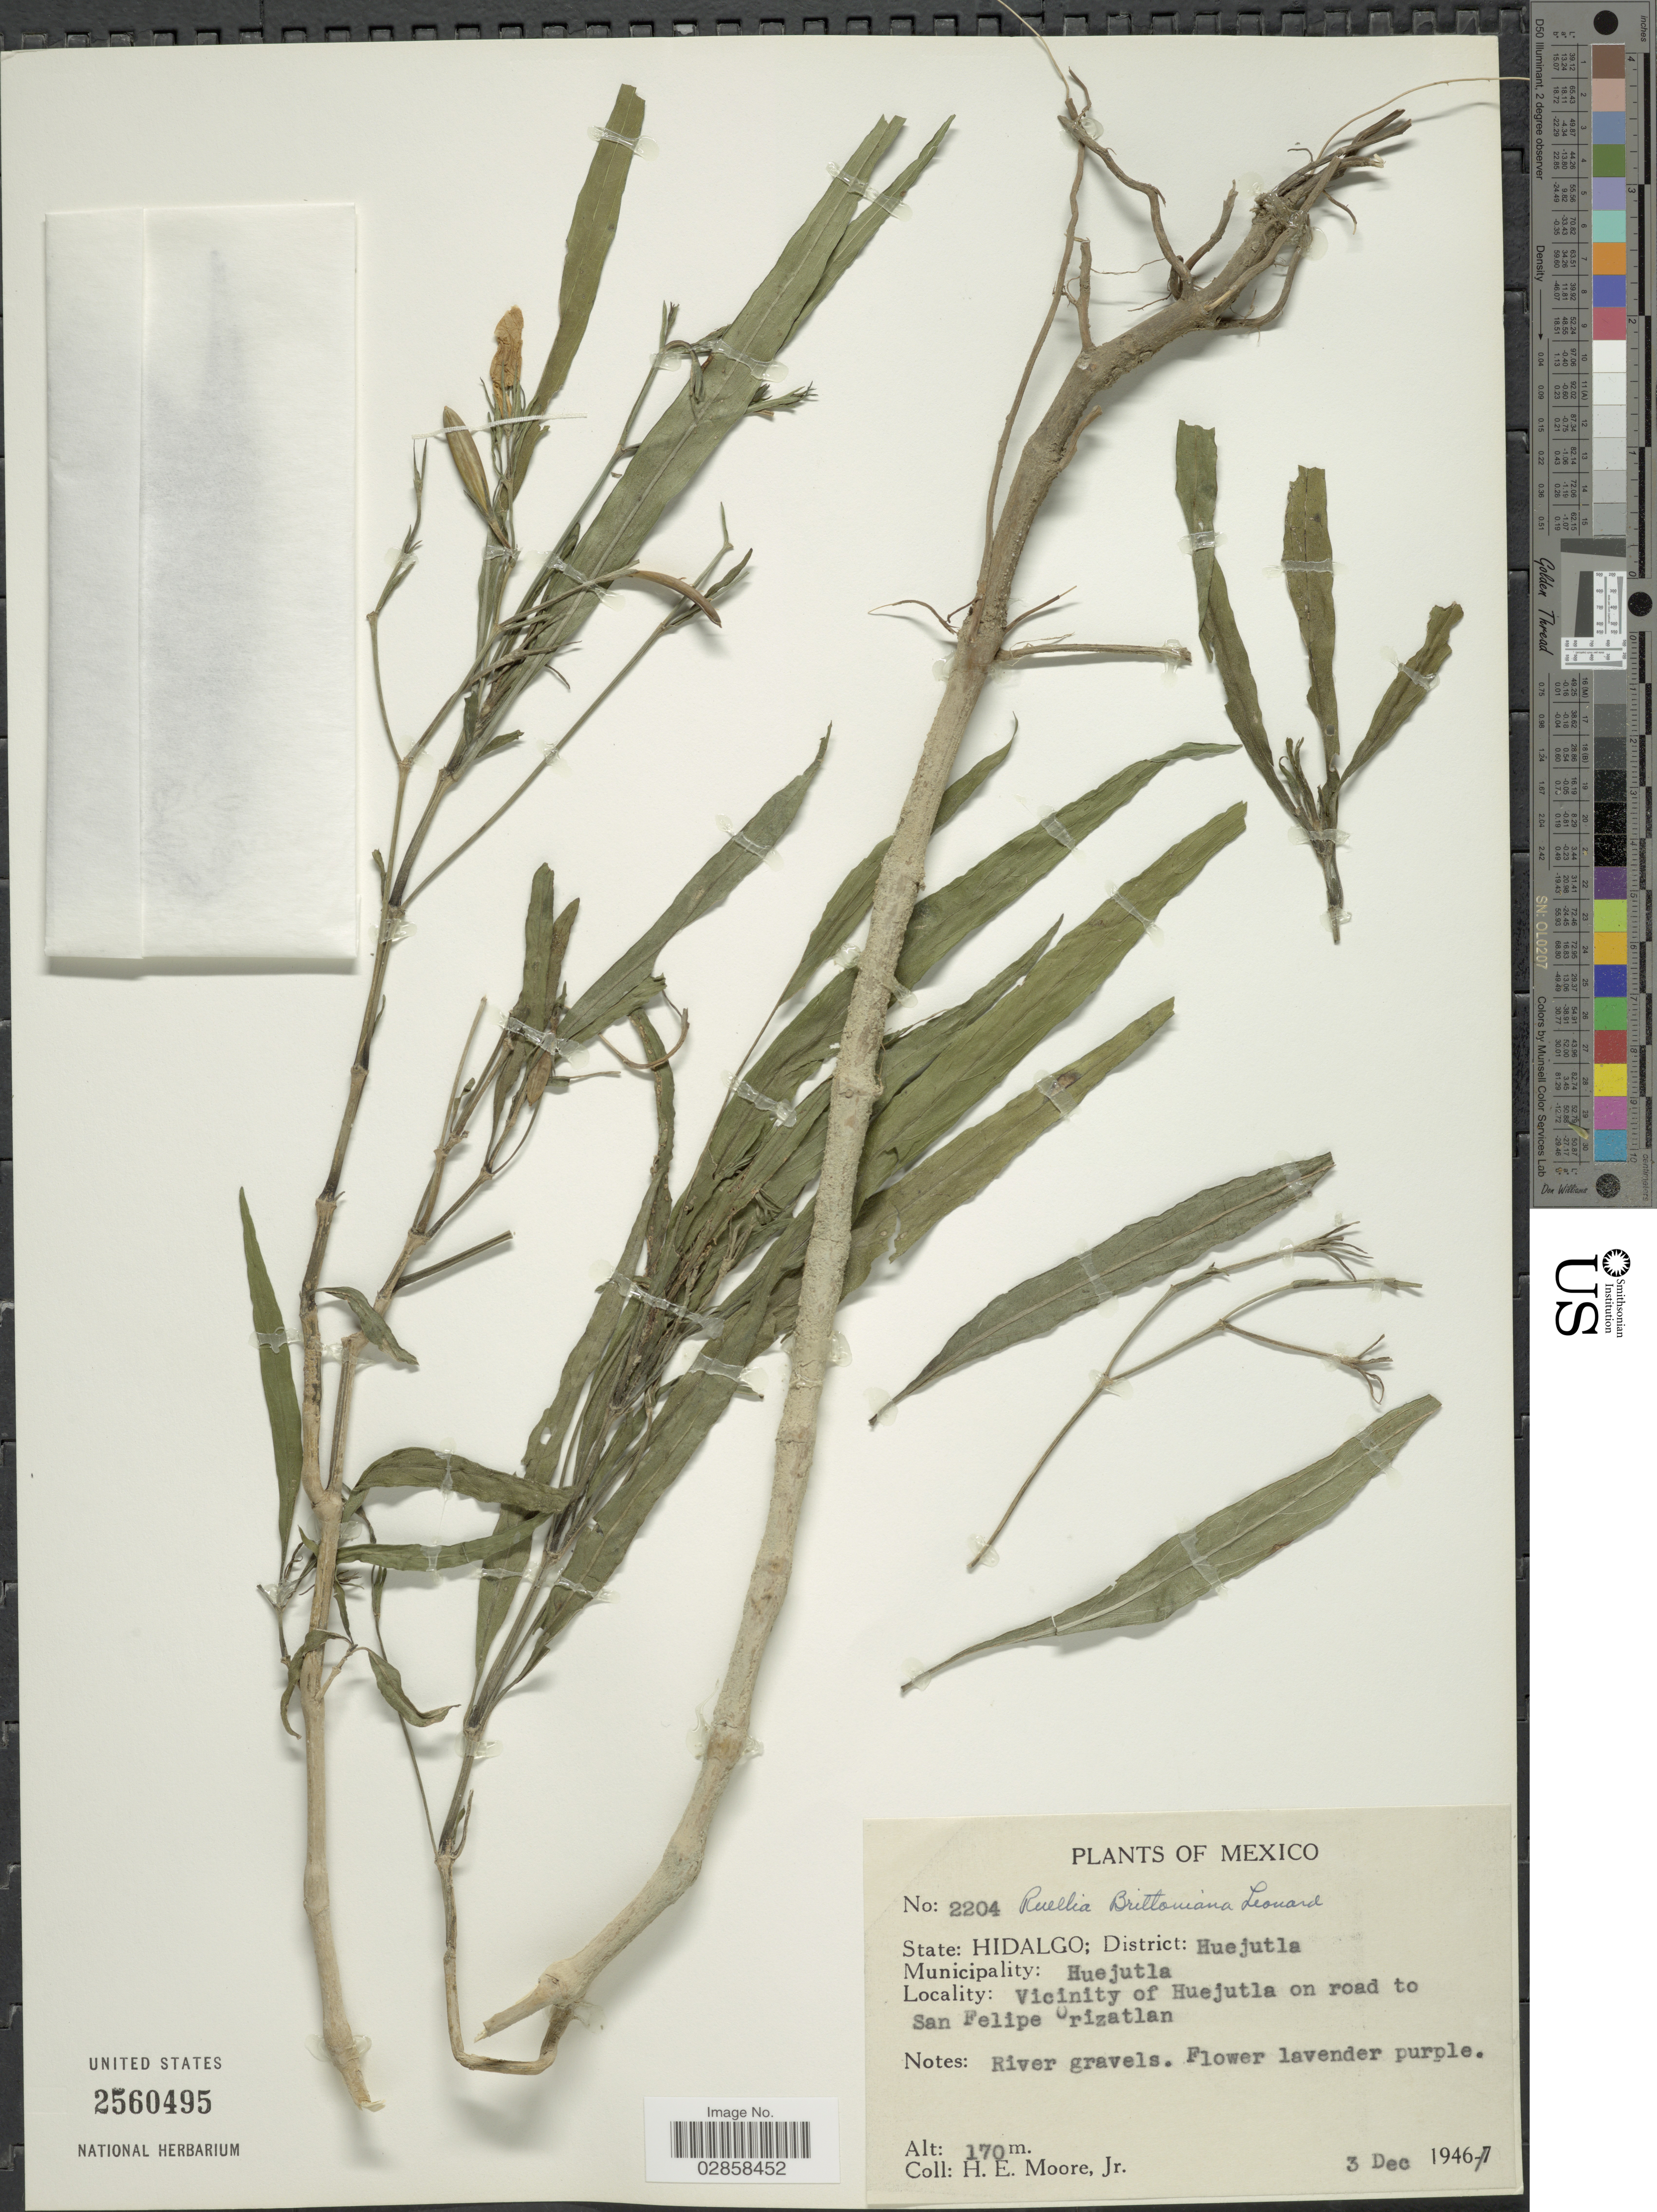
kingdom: Plantae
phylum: Tracheophyta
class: Magnoliopsida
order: Lamiales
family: Acanthaceae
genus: Ruellia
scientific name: Ruellia coerulea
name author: Morong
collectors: H. Moore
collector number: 2204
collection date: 1946-12-03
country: Mexico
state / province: Hidalgo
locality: District: Huejutla. Municipality: Huejutla. Vicinity of Huejutla on road to San Felipe Orizatlan.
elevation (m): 170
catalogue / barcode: US 2560495